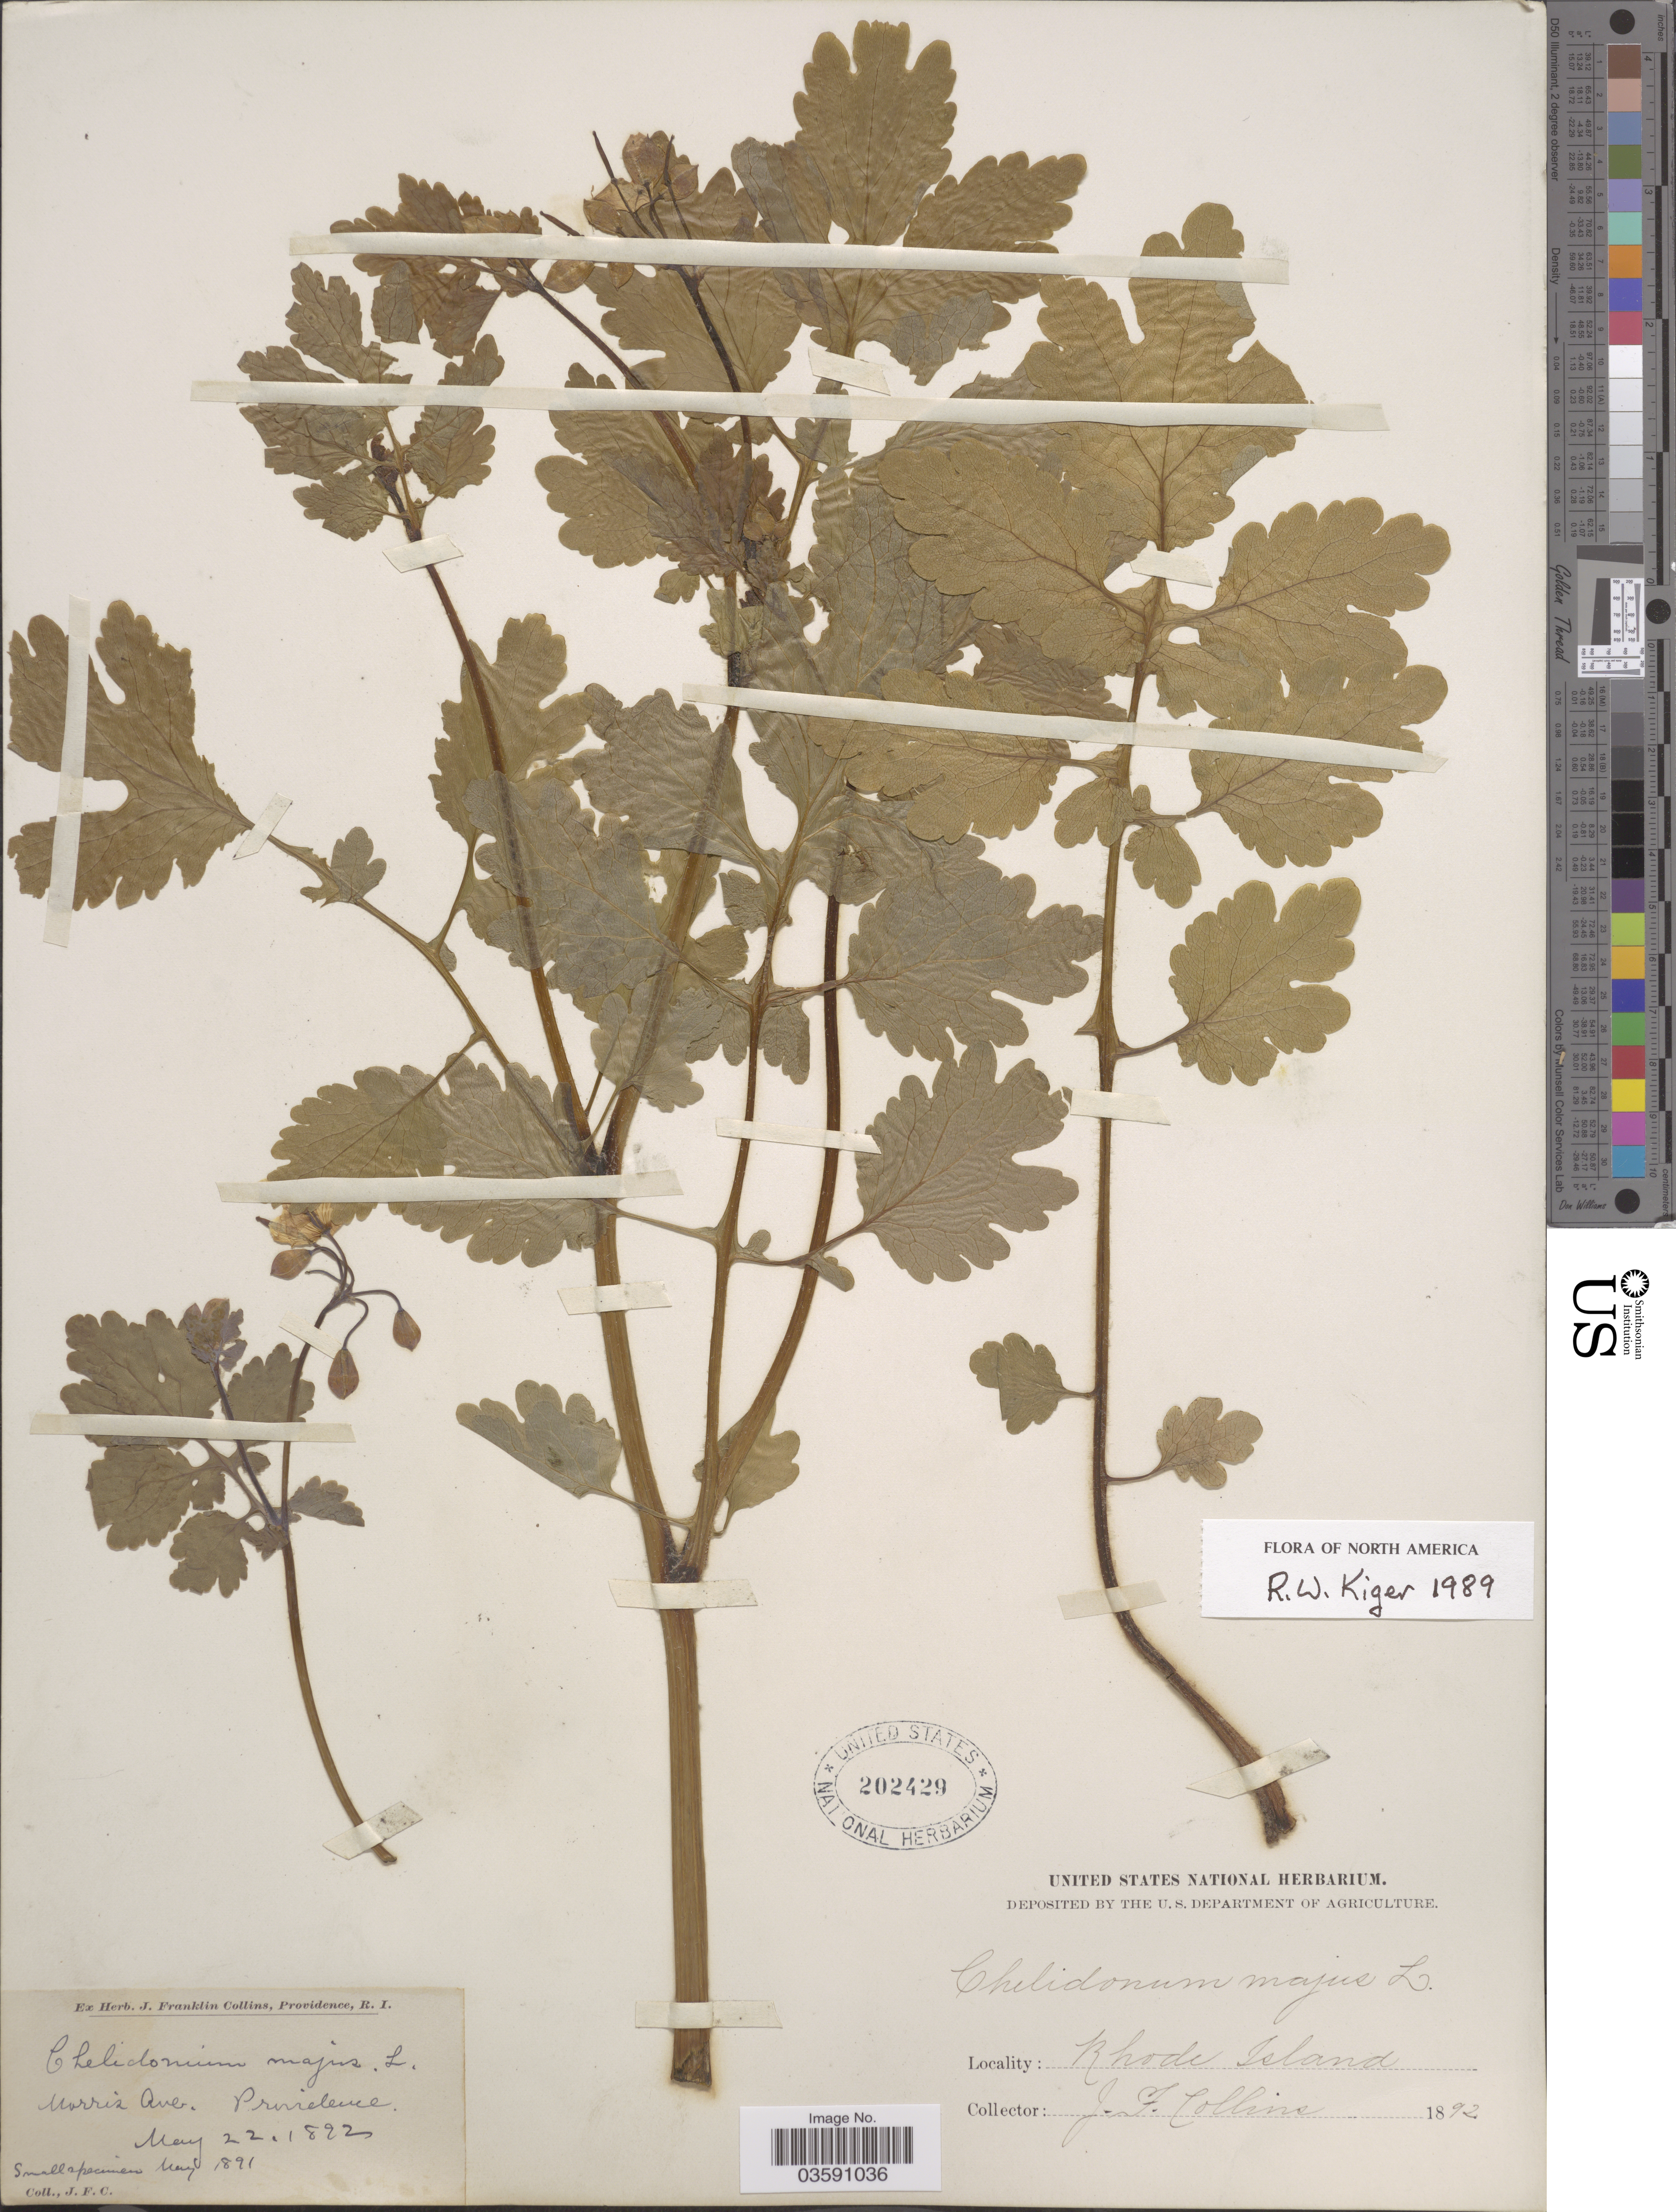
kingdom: Plantae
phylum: Tracheophyta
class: Magnoliopsida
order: Ranunculales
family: Papaveraceae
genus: Chelidonium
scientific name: Chelidonium majus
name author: L.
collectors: J. Collins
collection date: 1892-05-22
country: United States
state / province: Rhode Island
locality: Morris Ave. Providence.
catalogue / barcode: US 202429